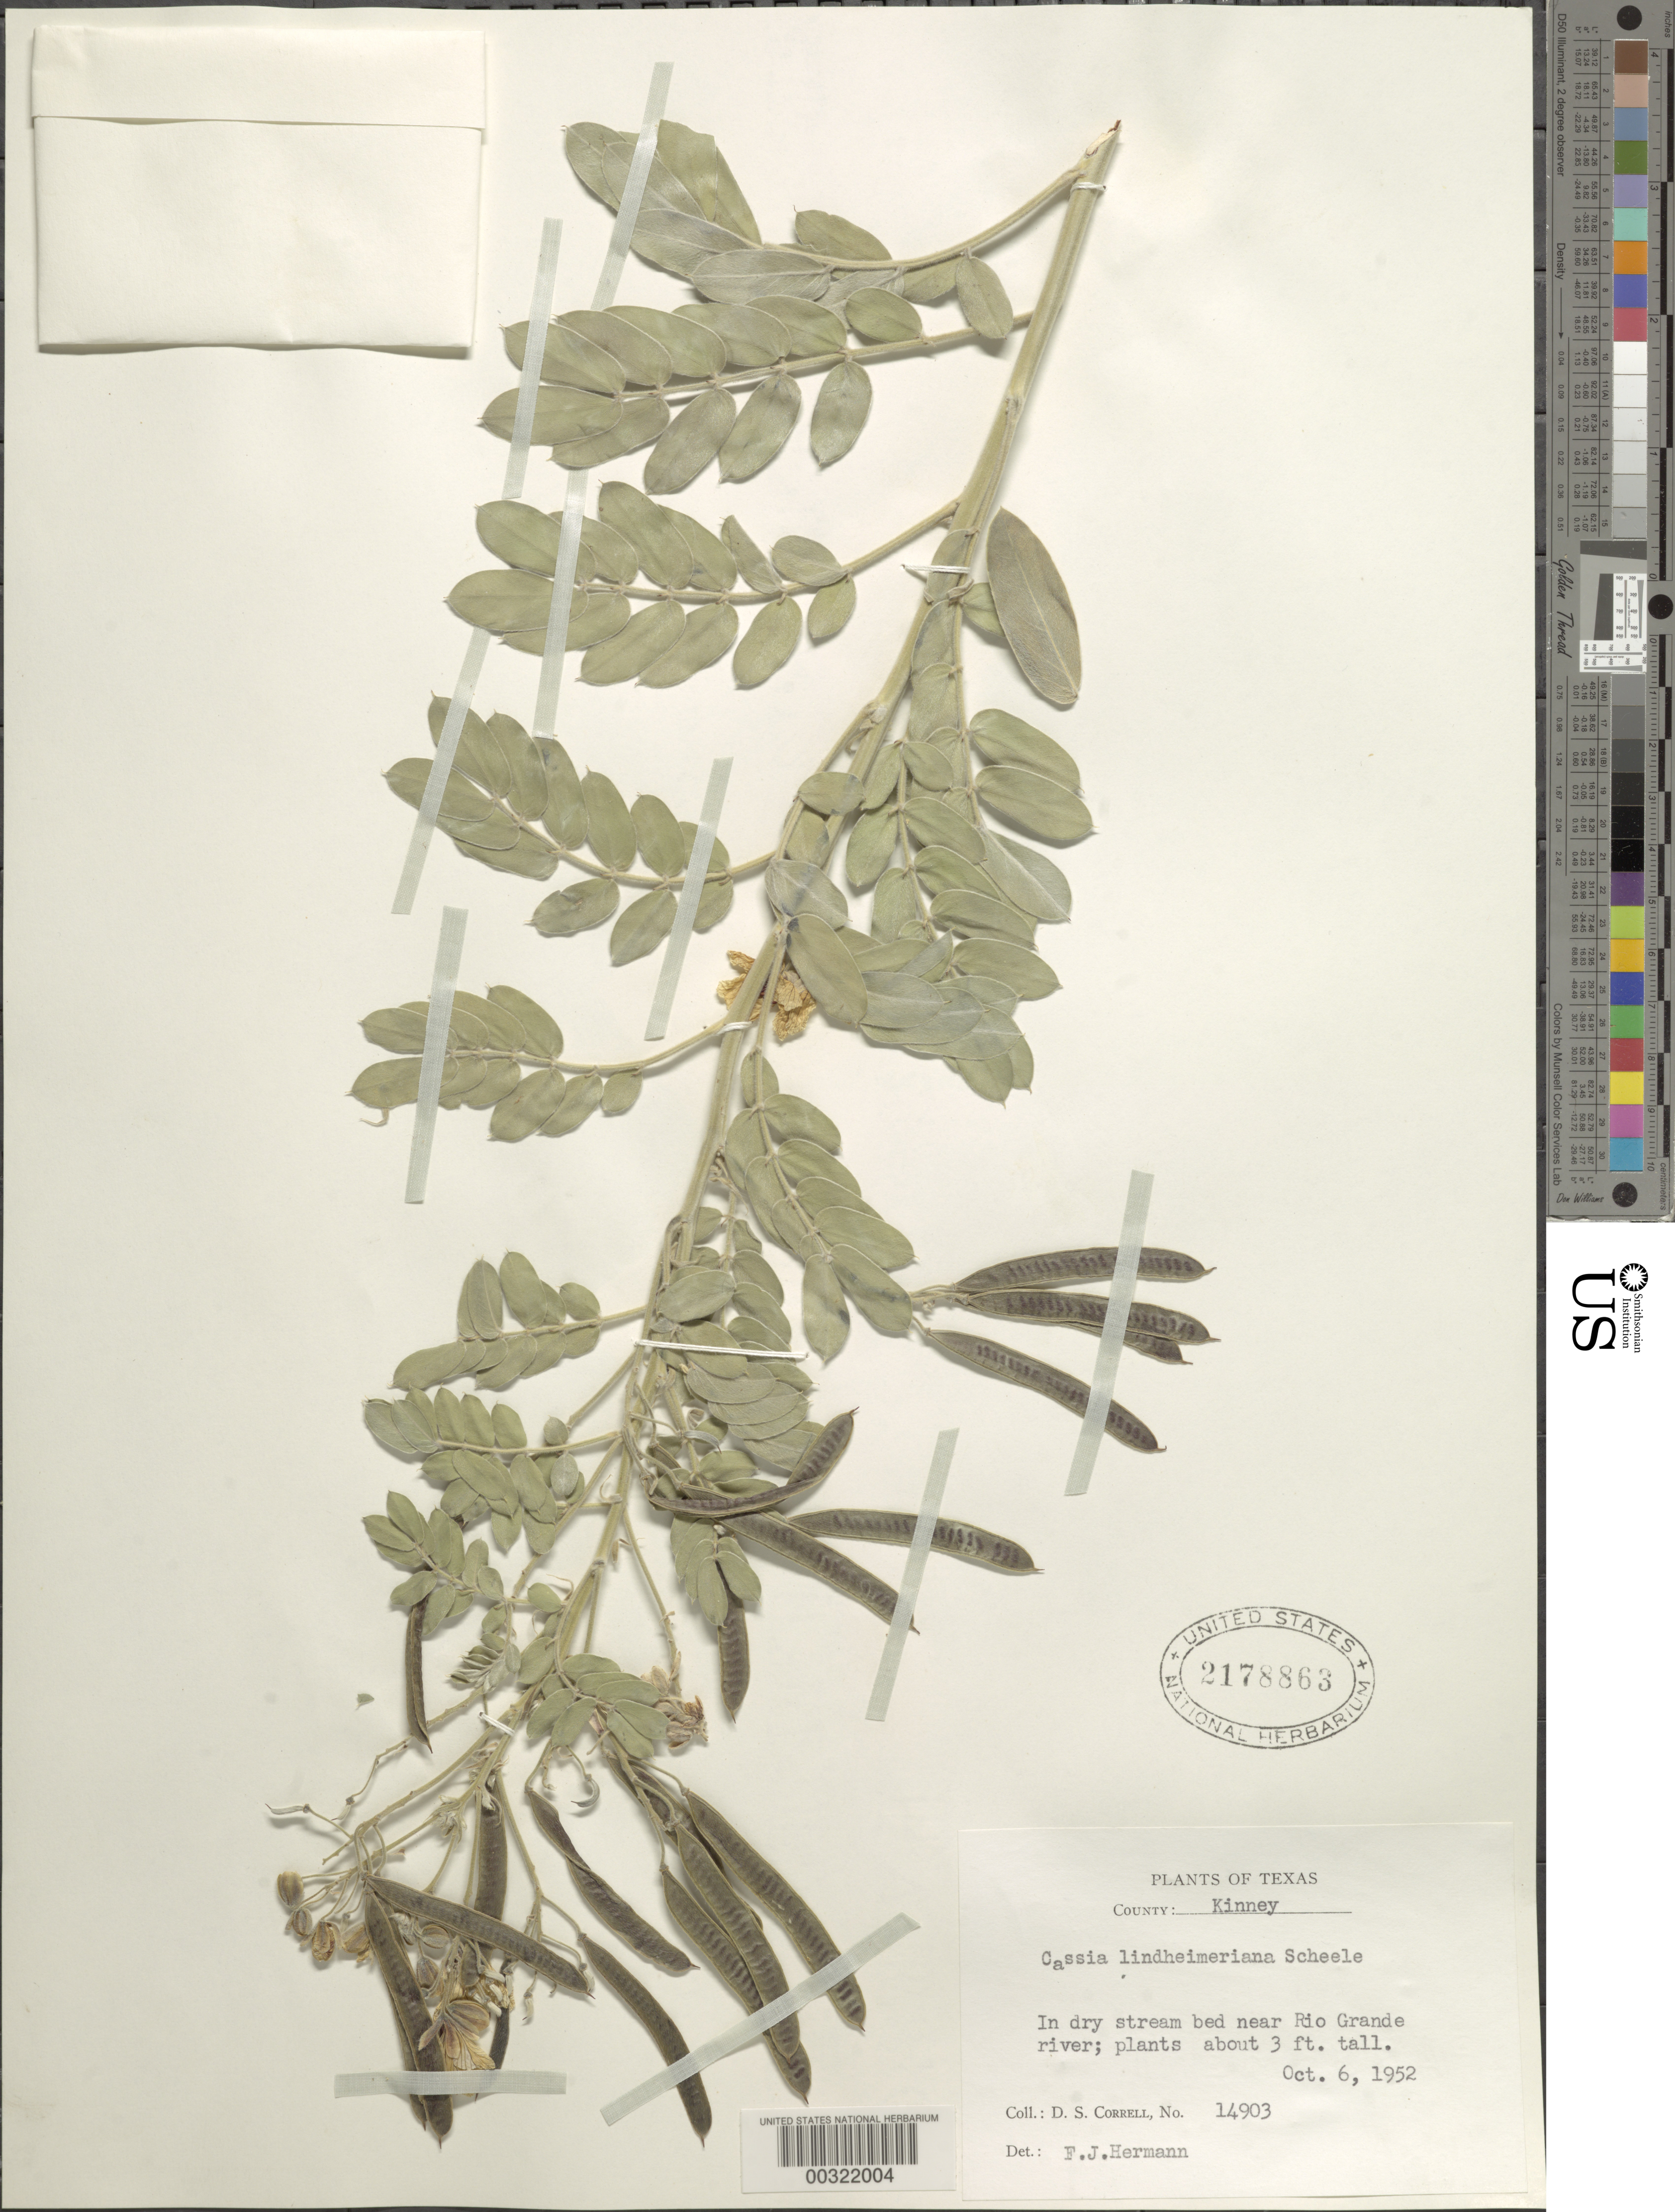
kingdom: Plantae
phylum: Tracheophyta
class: Magnoliopsida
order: Fabales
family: Fabaceae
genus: Senna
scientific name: Senna lindheimeriana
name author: (Scheele) H.S. Irwin & Barneby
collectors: D. S. Correll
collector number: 14903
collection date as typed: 06 Oct 1952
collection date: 1952-10-06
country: United States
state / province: Texas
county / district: Kinney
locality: Near rio grande river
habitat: Dry stream bed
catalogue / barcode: US 2178863